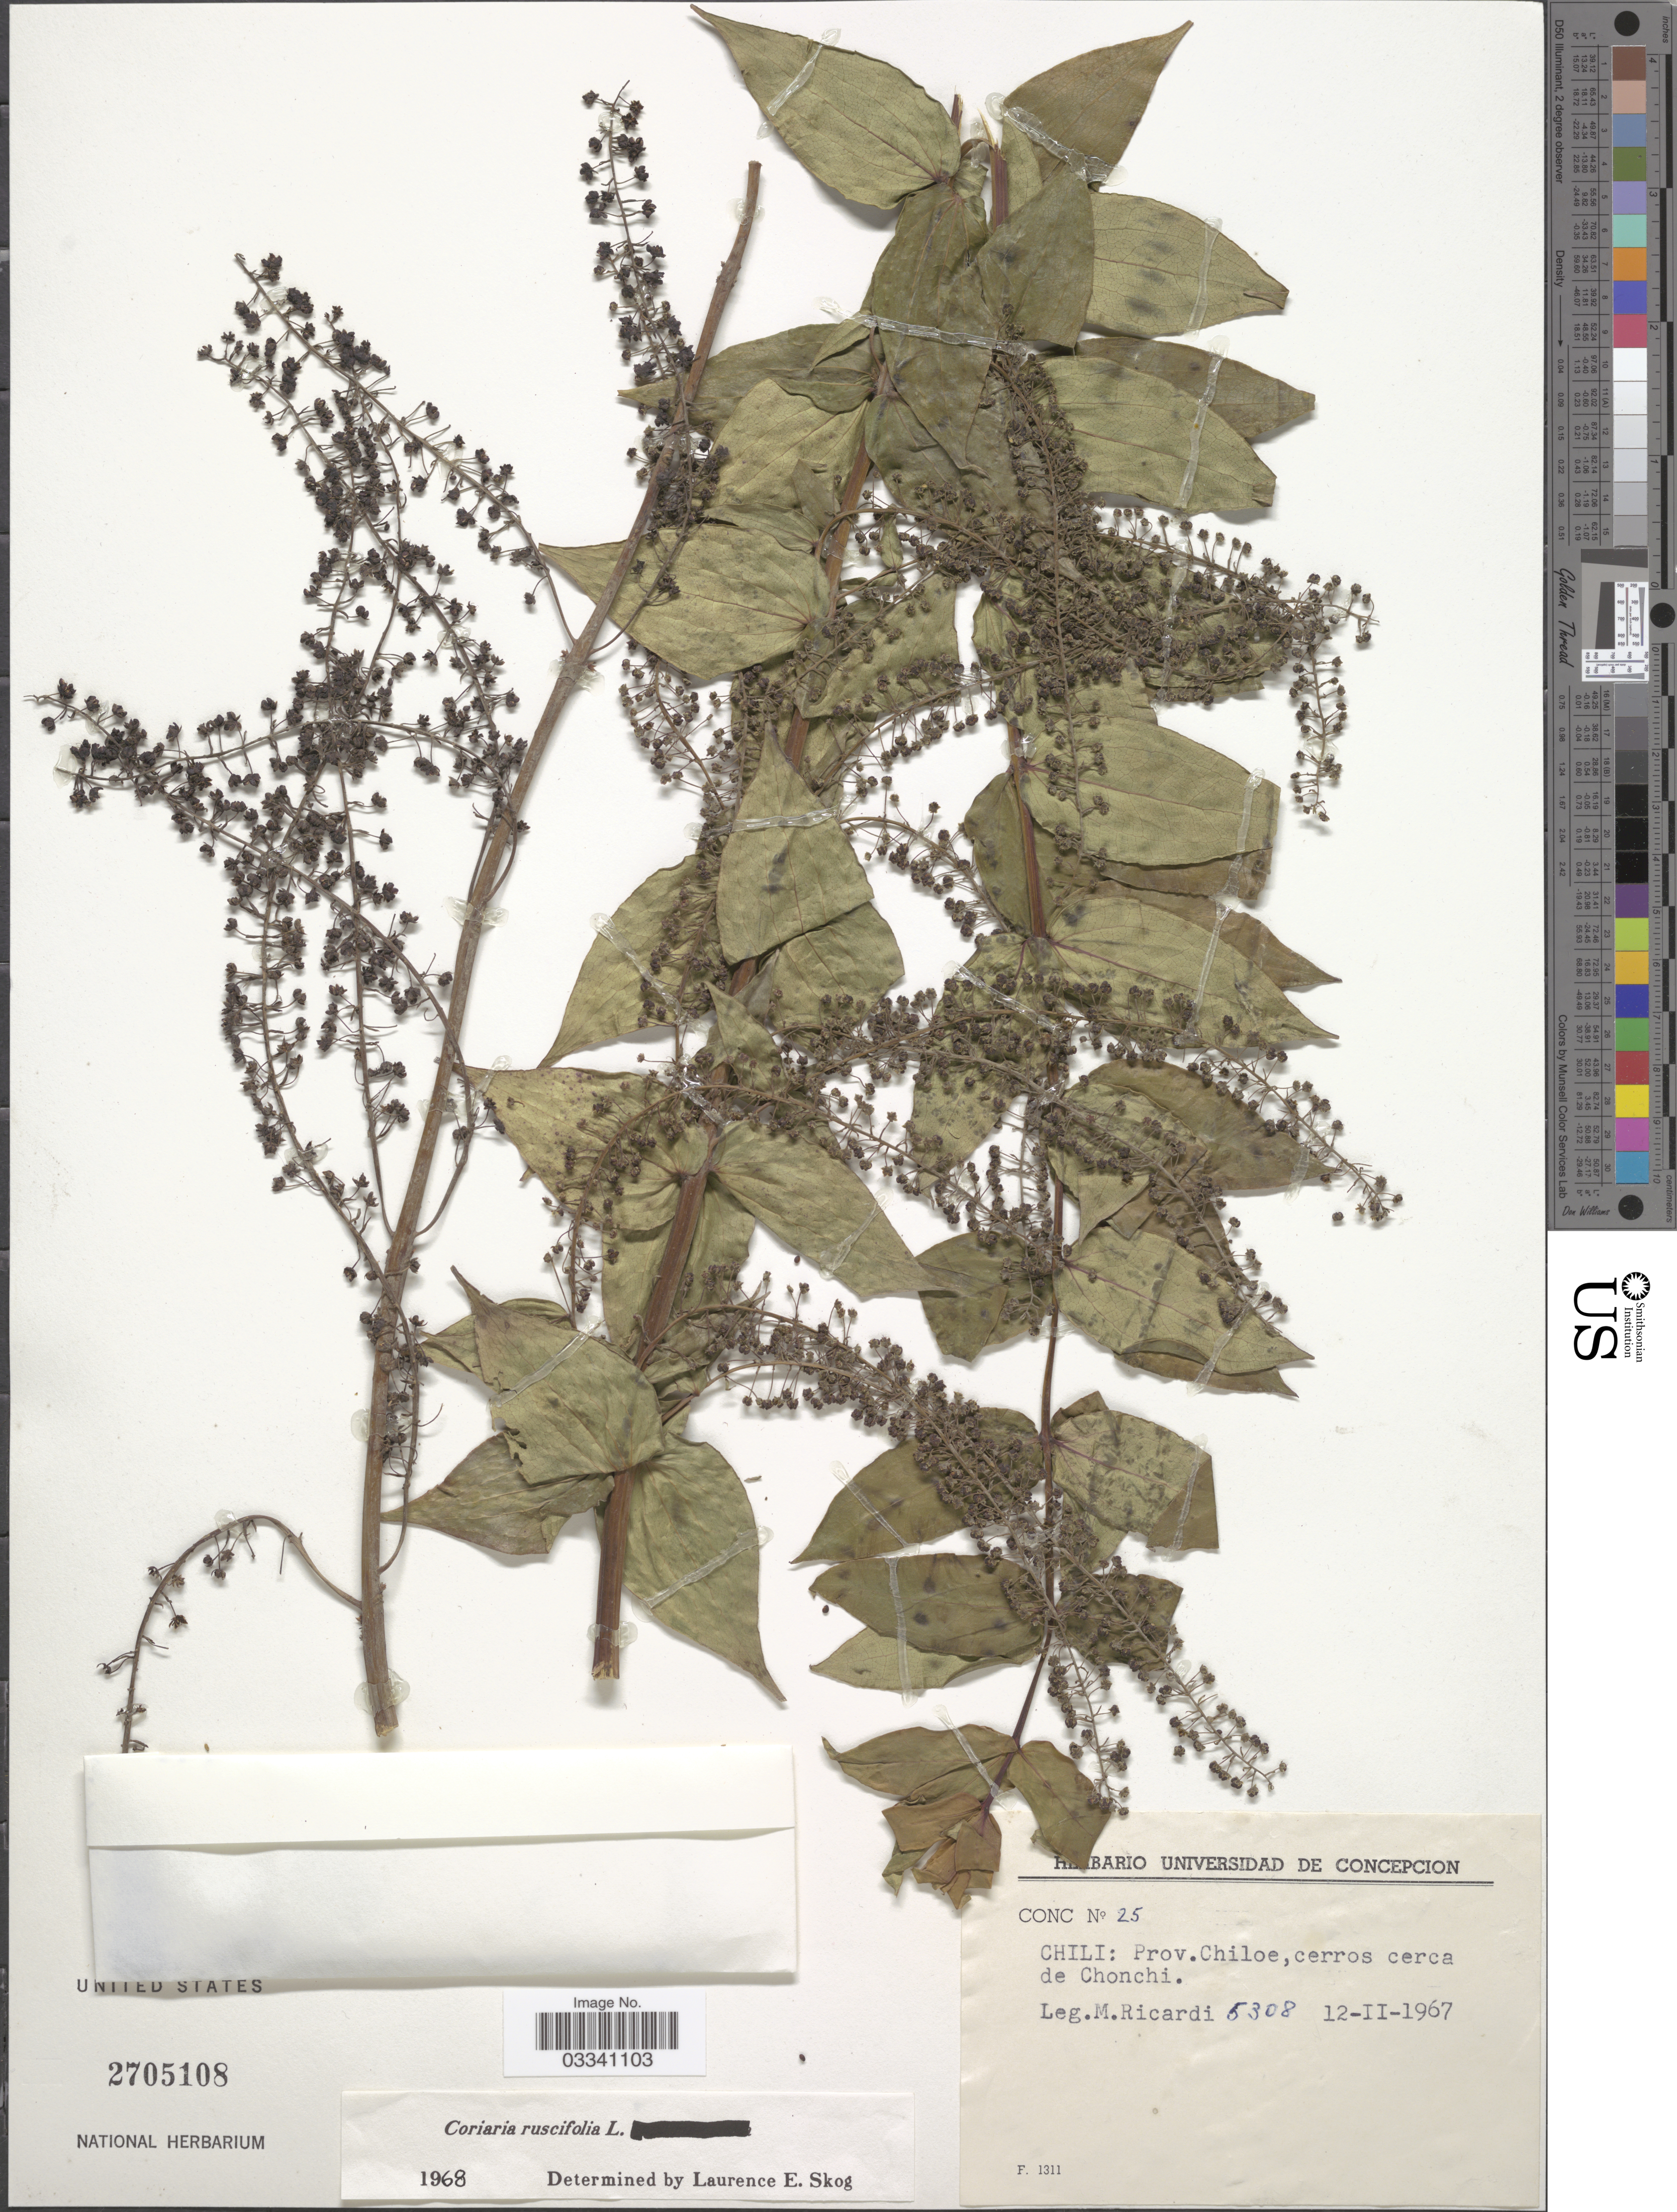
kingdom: Plantae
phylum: Tracheophyta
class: Magnoliopsida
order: Cucurbitales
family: Coriariaceae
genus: Coriaria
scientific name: Coriaria ruscifolia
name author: L.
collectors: M. Ricardi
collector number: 5308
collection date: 1967-02-12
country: Chile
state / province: Arica y Parinacota (XV)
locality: Cerros cerca de Chonchi.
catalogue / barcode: US 2705108